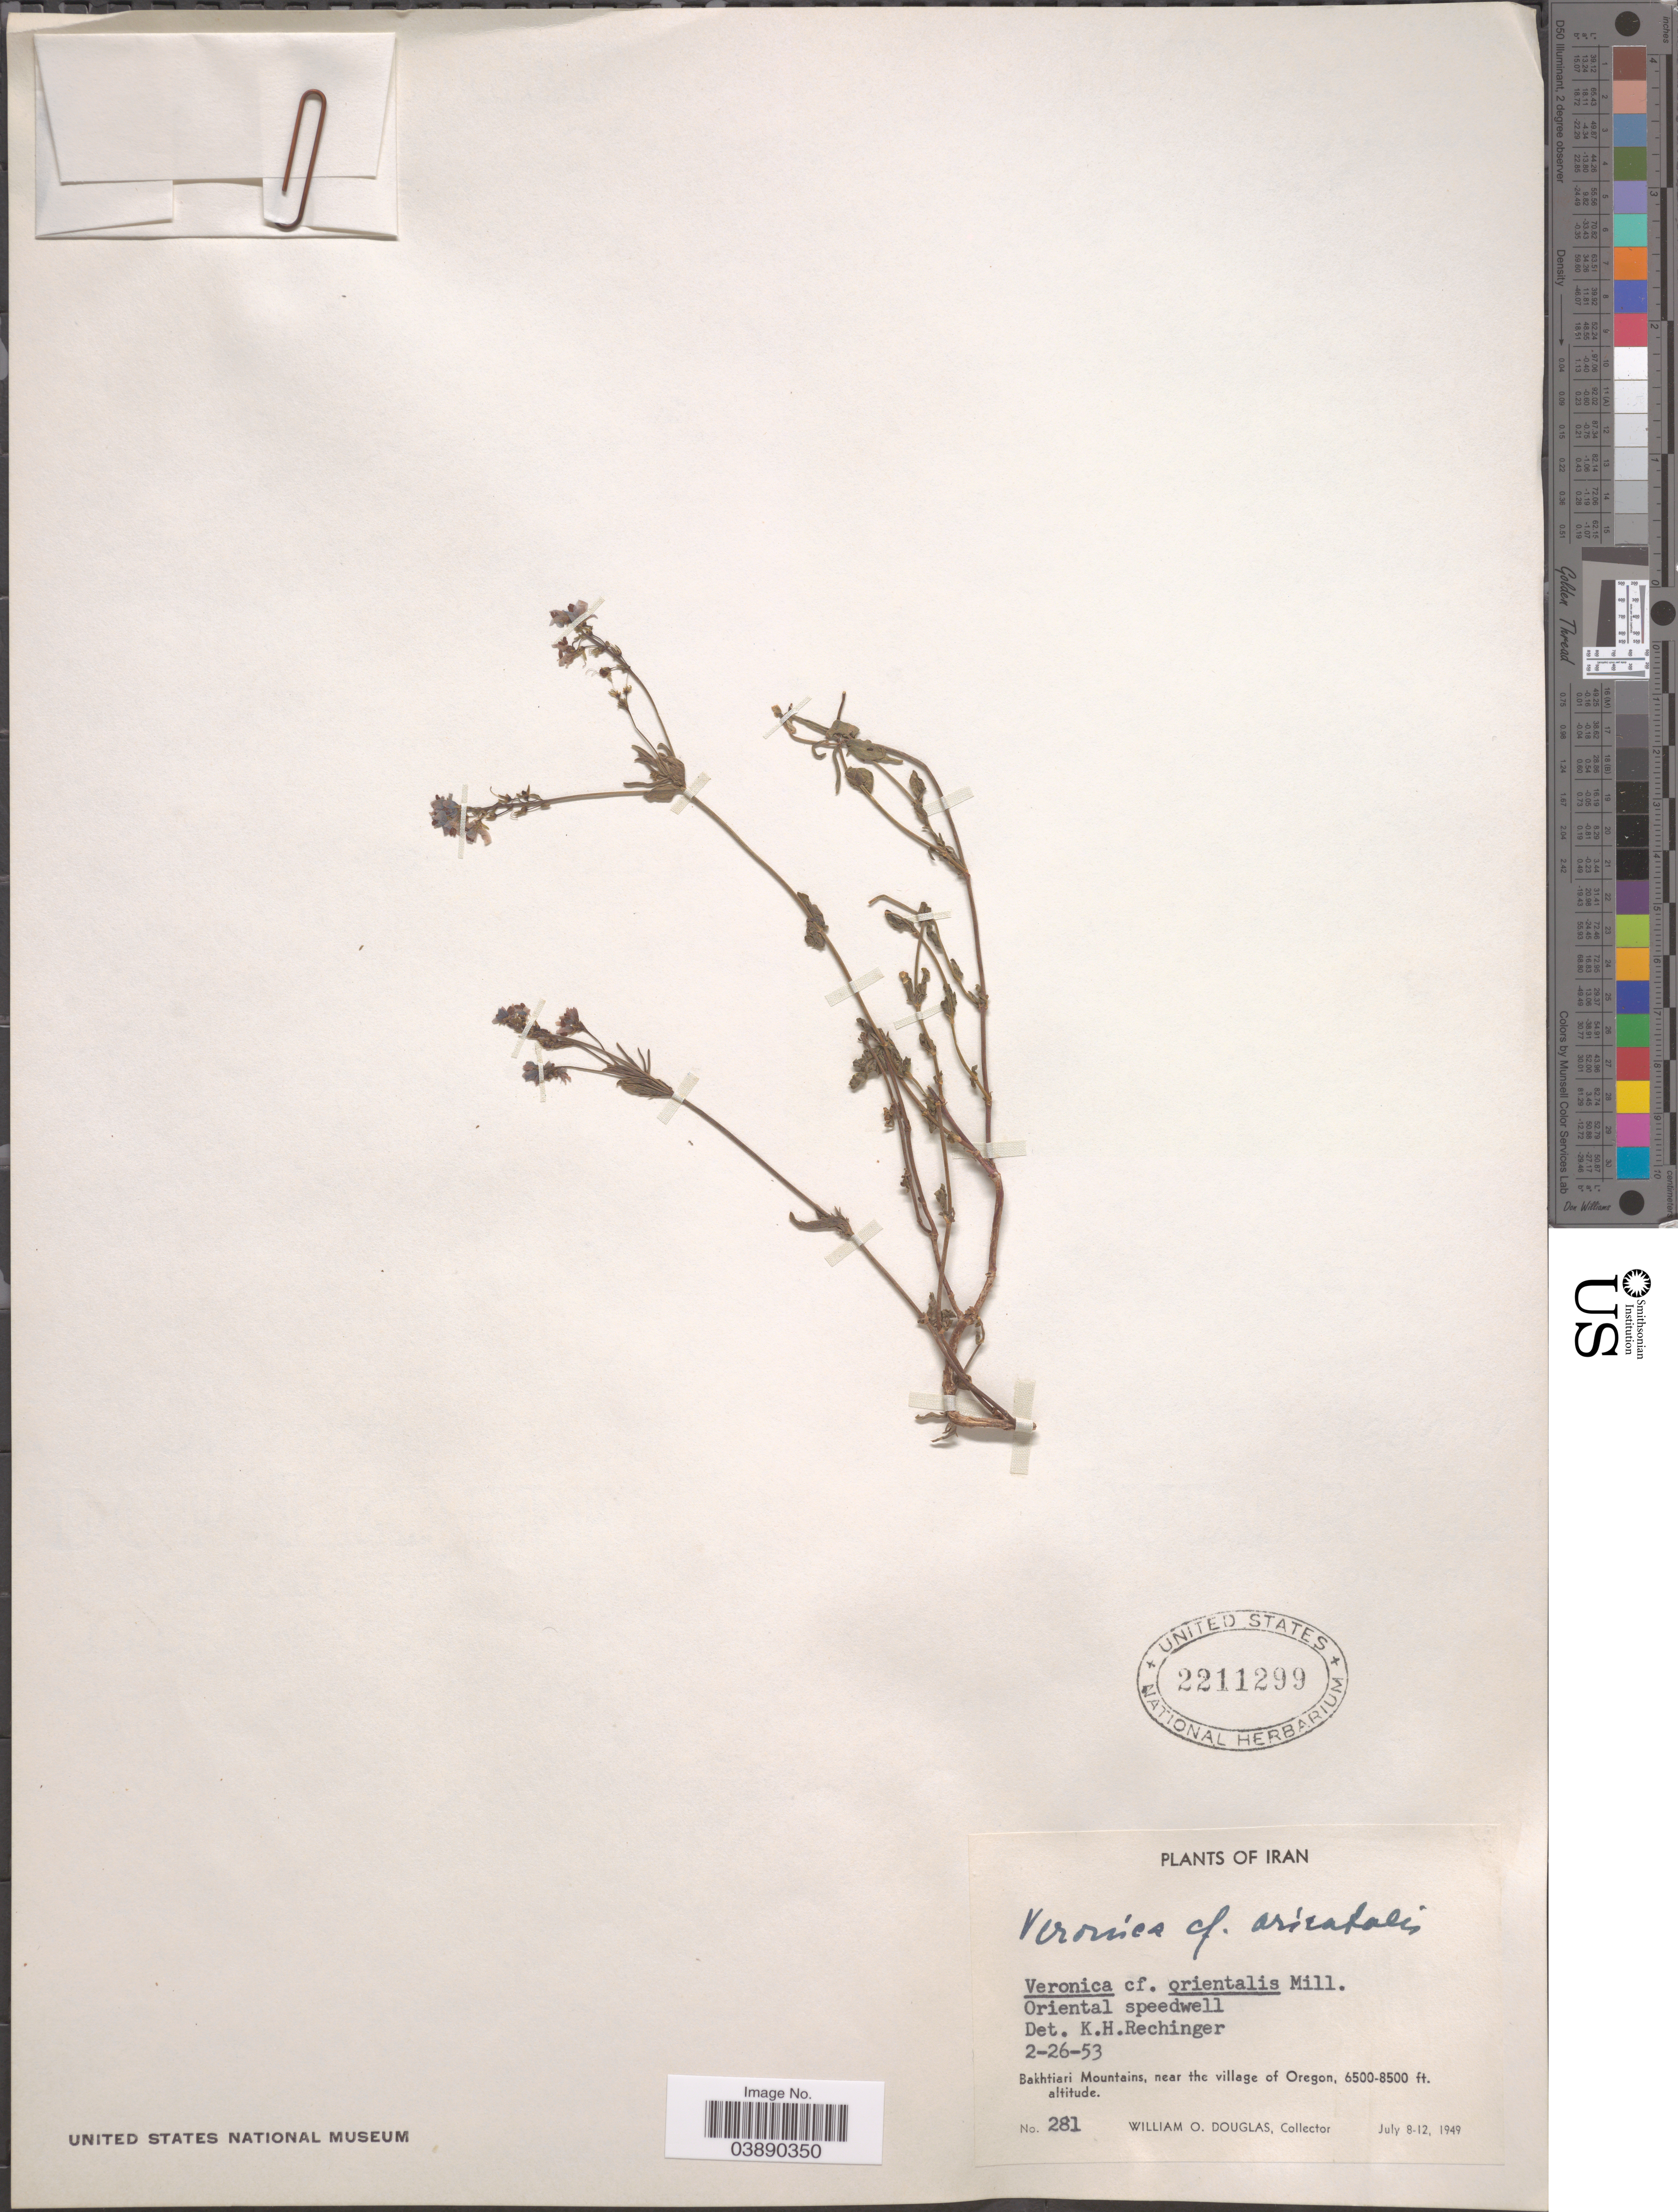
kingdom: Plantae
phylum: Tracheophyta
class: Magnoliopsida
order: Lamiales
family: Plantaginaceae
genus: Veronica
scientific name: Veronica orientalis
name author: Mill.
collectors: W. Douglas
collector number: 281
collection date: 1949-07-08/1949-07-12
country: Iran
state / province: Chahar Mahaal and Bakhtiari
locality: Bakhtiari Mountains, near the village of Oregon.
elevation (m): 1981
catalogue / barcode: US 2211299